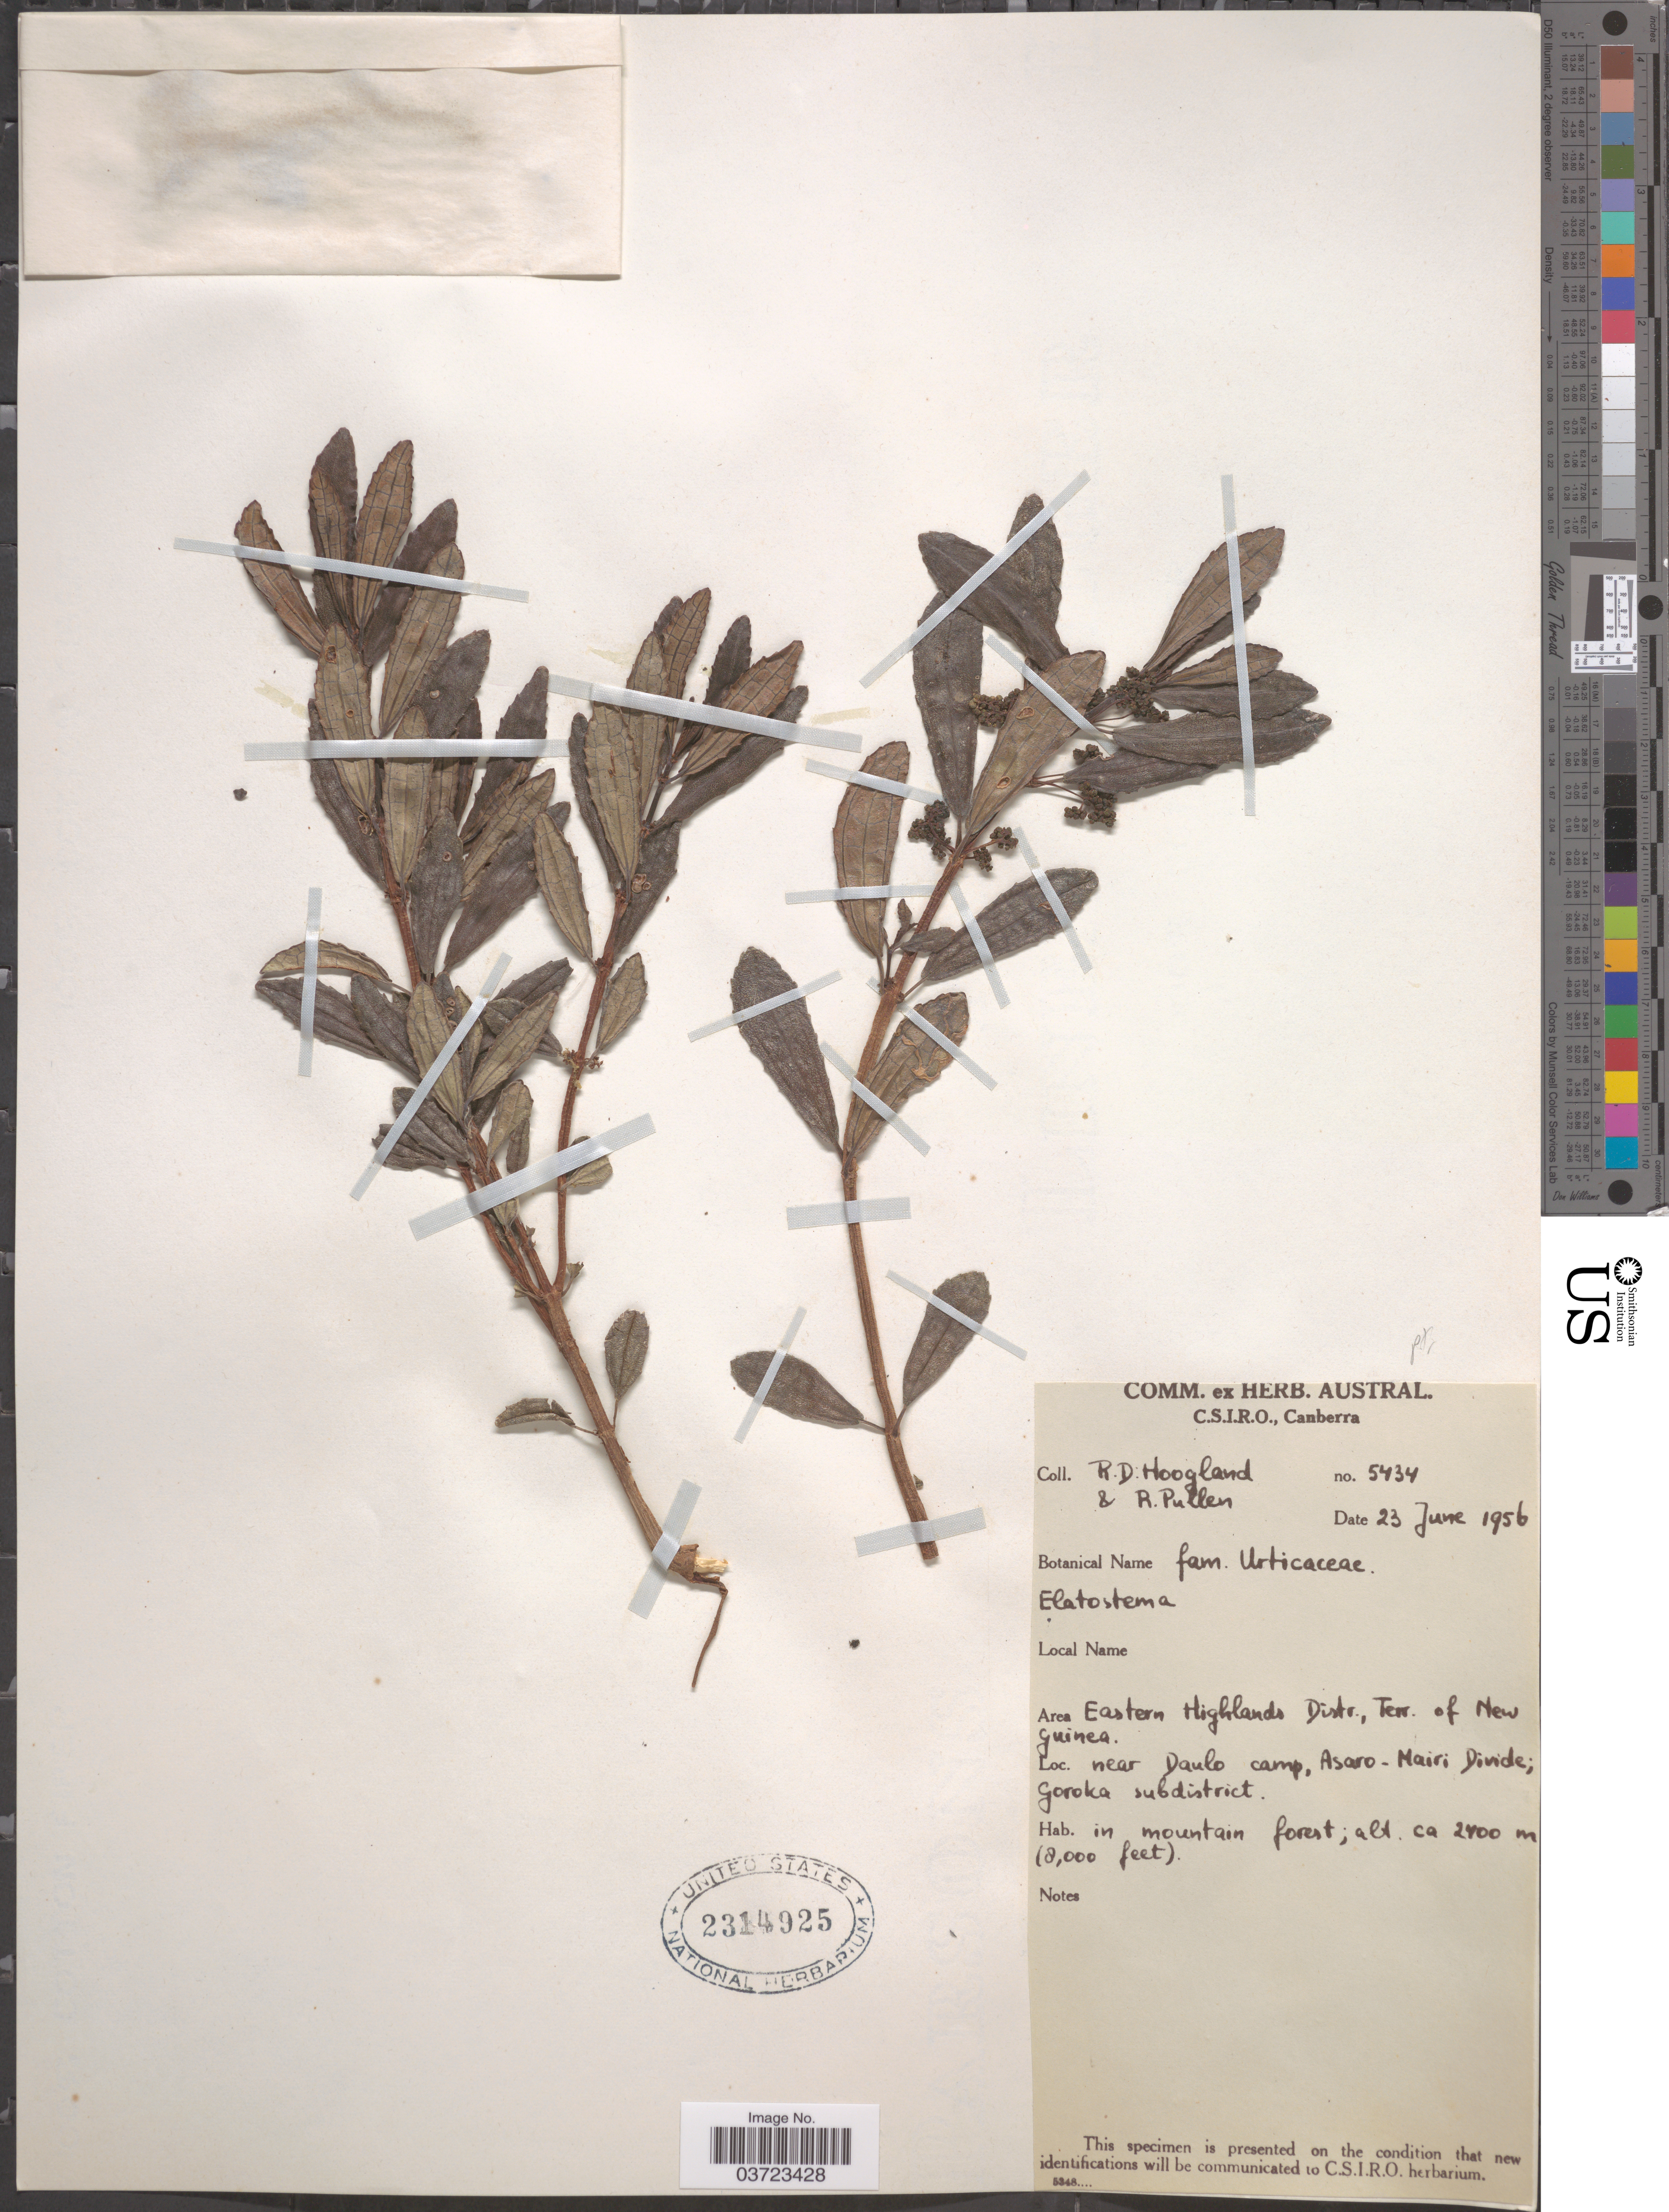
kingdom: Plantae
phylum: Tracheophyta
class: Magnoliopsida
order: Rosales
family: Urticaceae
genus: Elatostema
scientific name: Elatostema sp.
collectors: R. D. Hoogland & R. Pullen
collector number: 5434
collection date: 1956-06-23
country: Papua New Guinea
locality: Area Eastern Highlands Distr., Terr. of New Guinea. near Daulo camp, Asaro-Mairi Divide; Goroka subdistrict.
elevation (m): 2400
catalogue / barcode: US 2314925